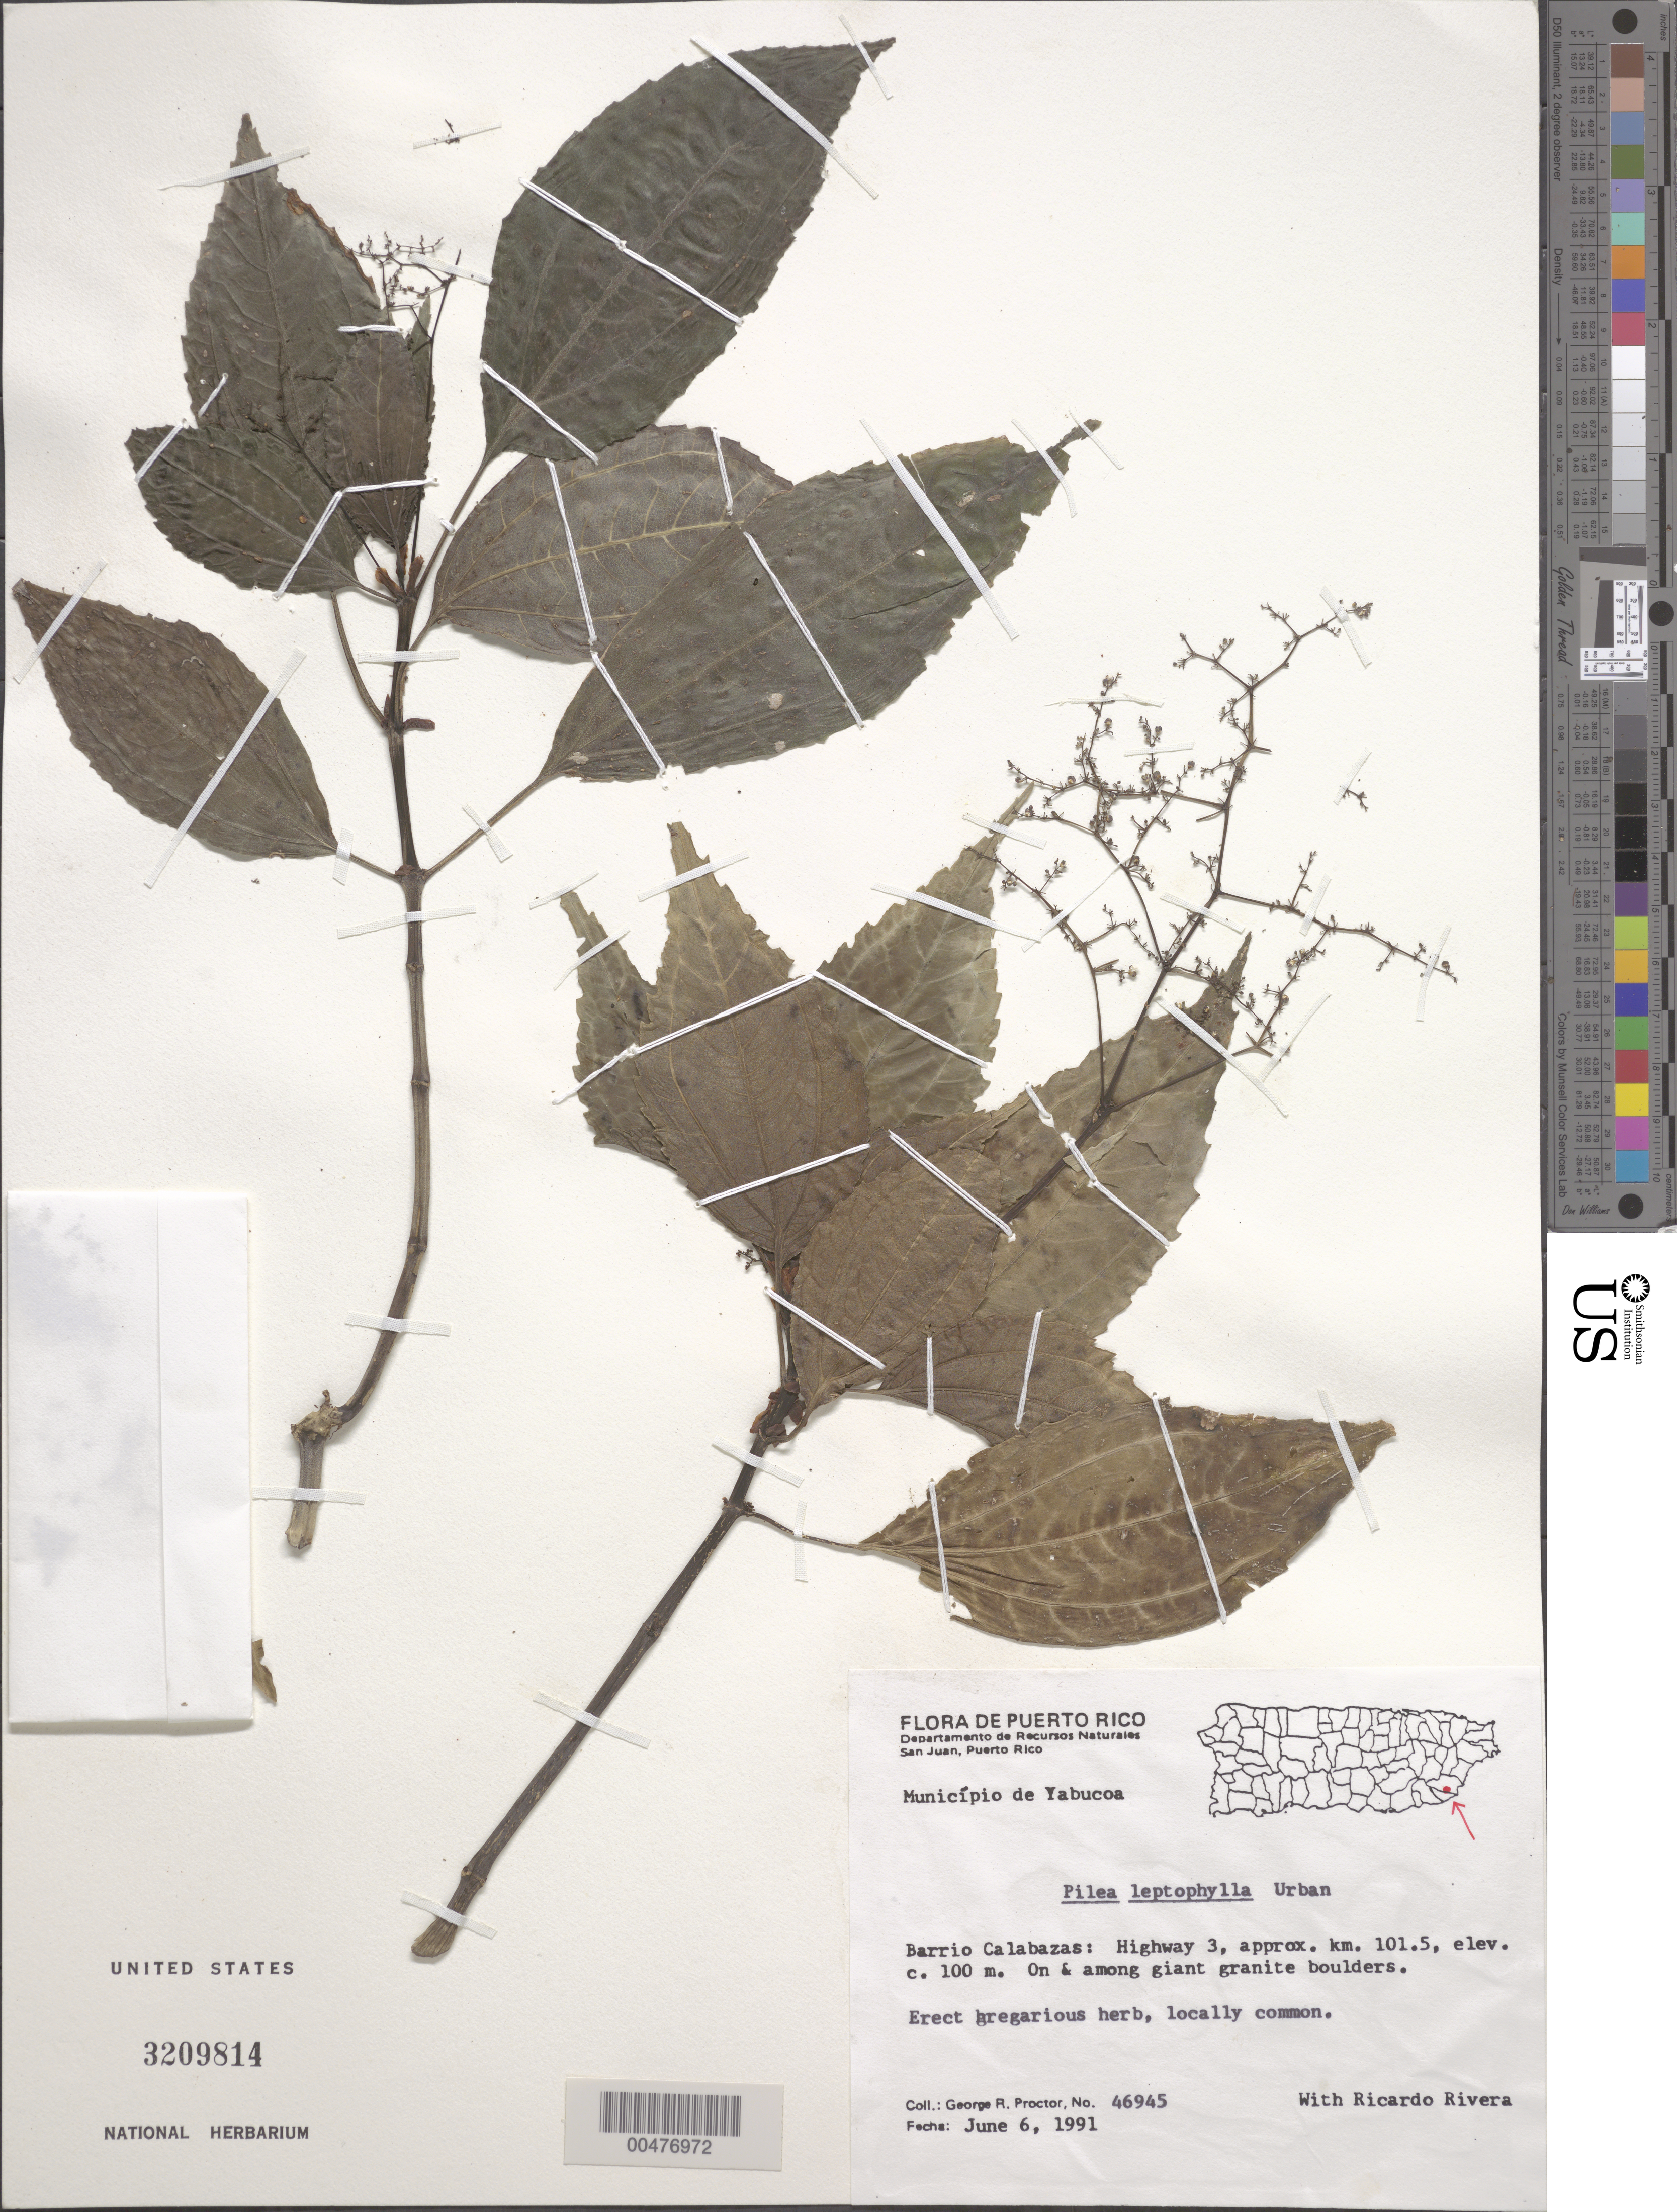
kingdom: Plantae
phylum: Tracheophyta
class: Magnoliopsida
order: Rosales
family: Urticaceae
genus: Pilea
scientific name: Pilea leptophylla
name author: Urb.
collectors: G. R. Proctor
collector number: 46945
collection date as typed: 06 Jun 1991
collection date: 1991-06-06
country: Puerto Rico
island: Greater Antilles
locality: Barrio Calabazas: Hwy 3, approx. km 101.5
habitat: On and among giant granite boulders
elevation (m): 100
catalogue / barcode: US 3209814